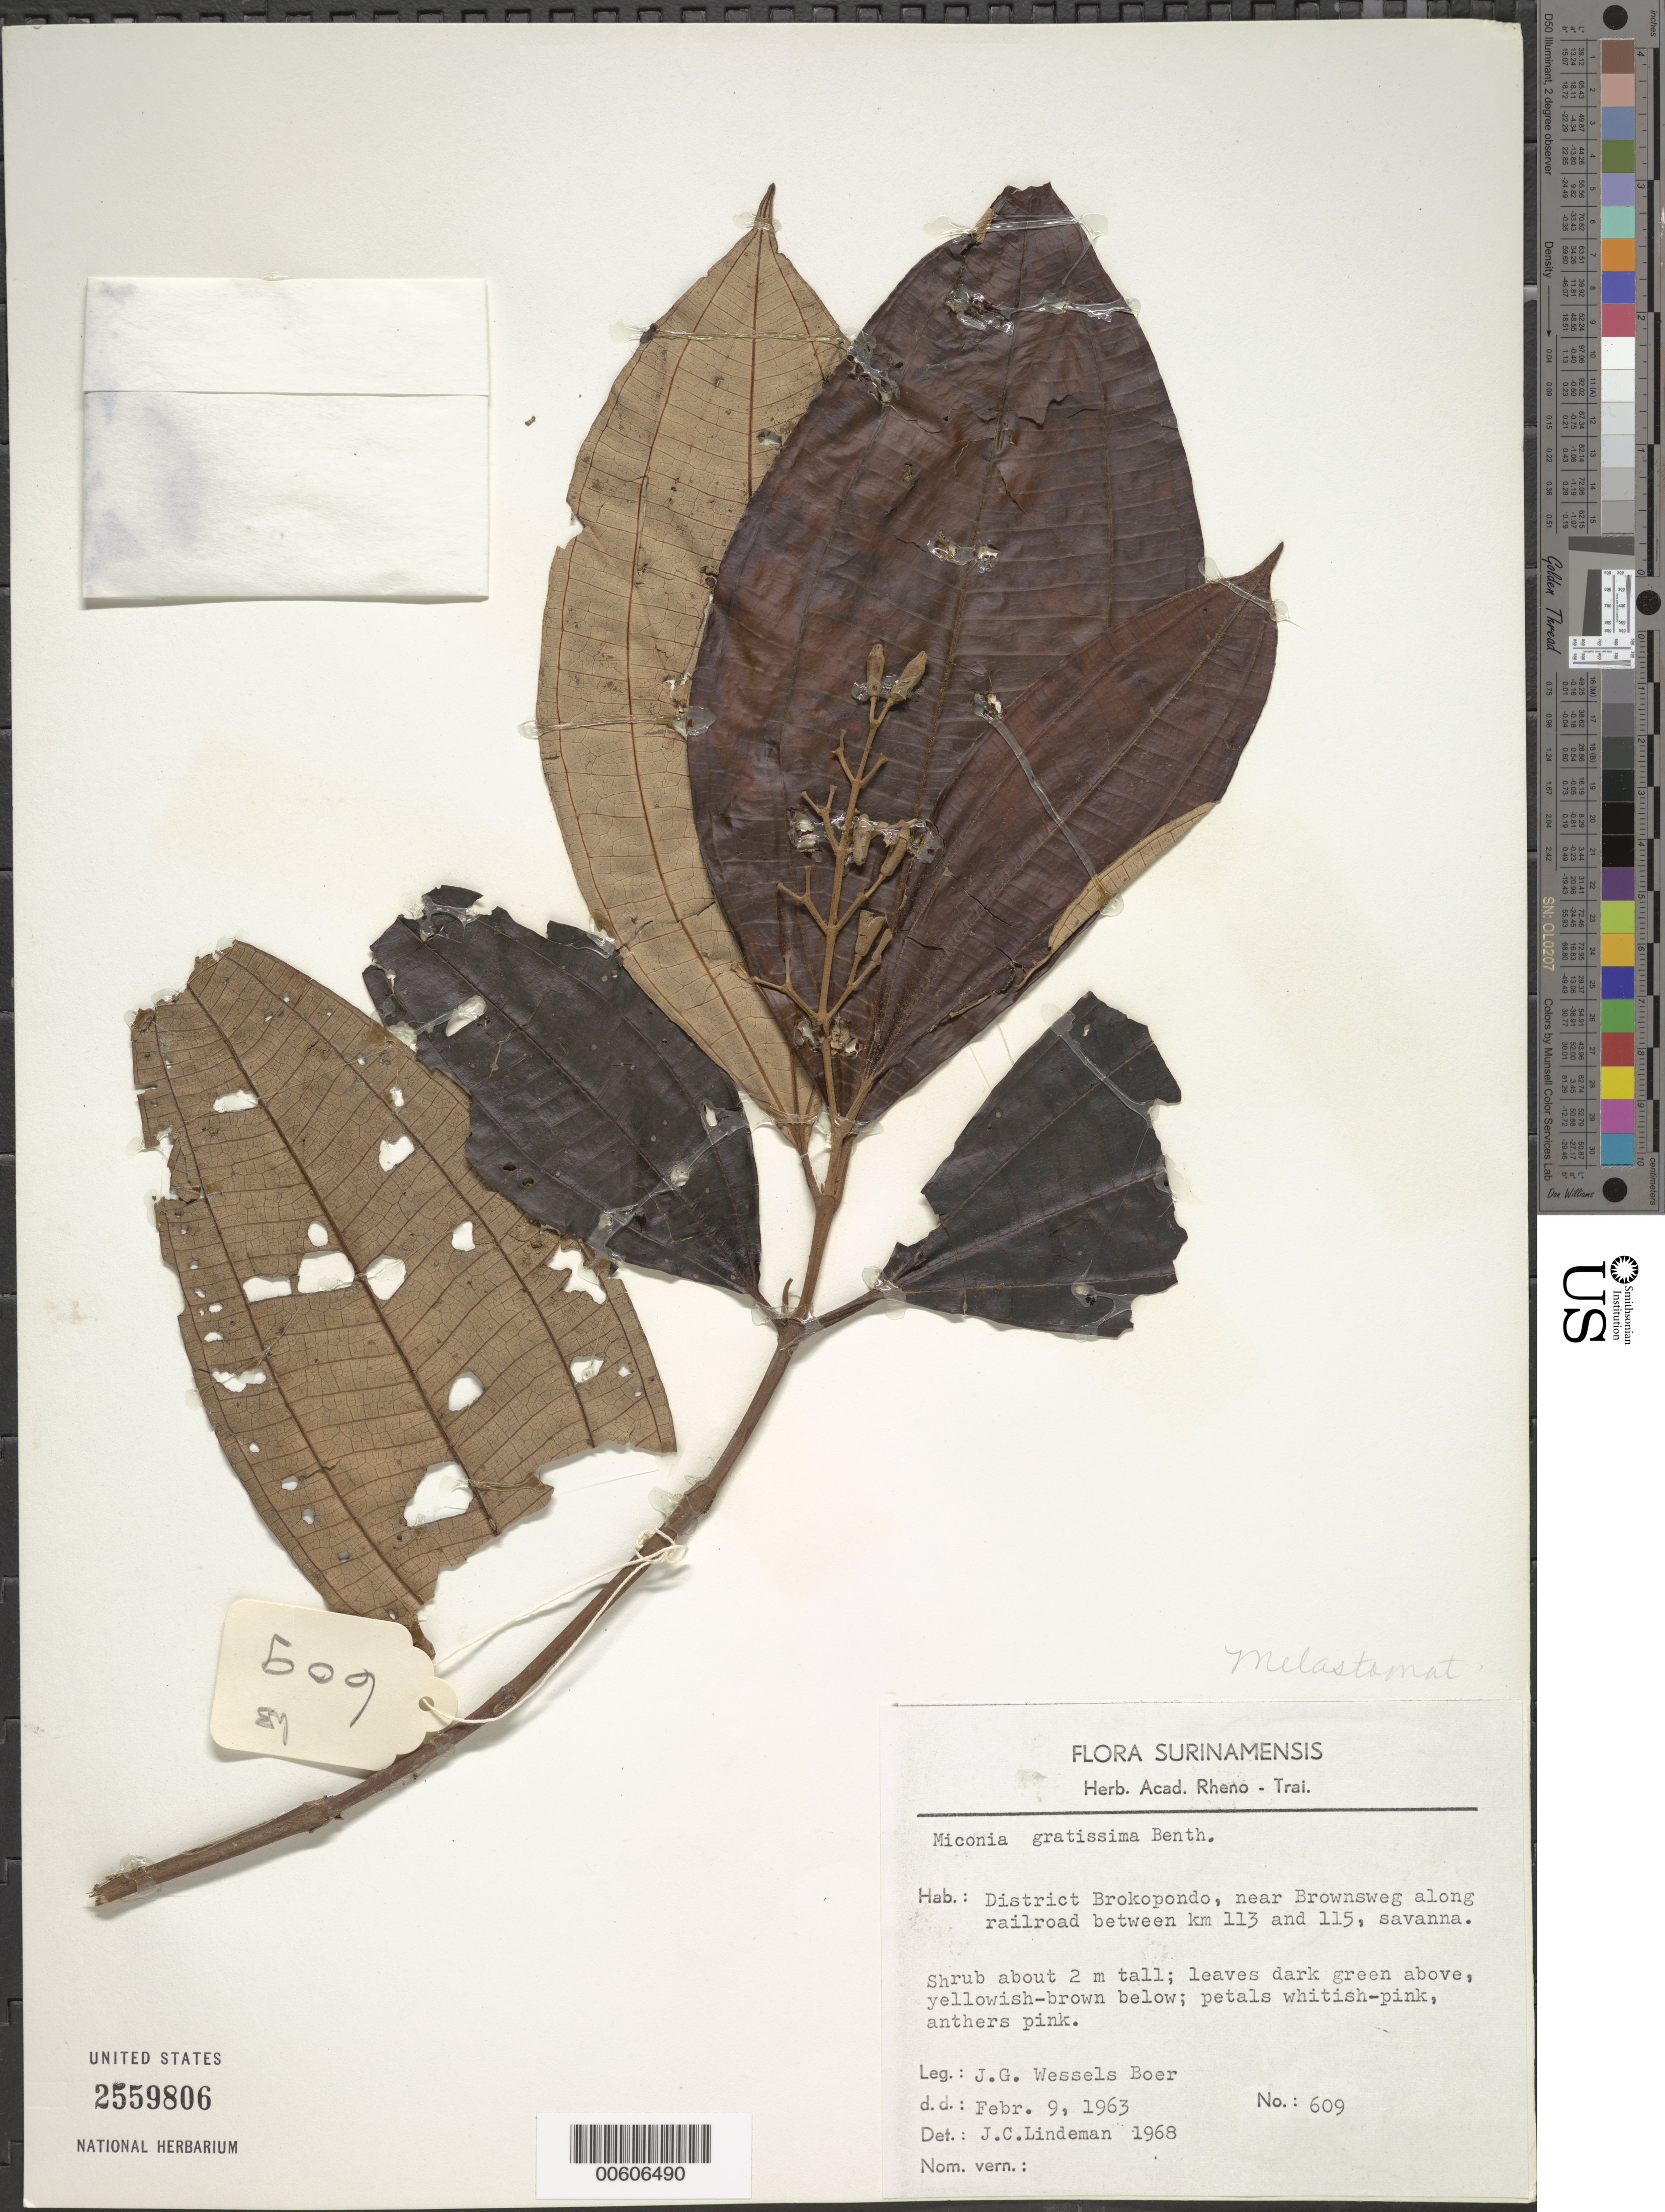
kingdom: Plantae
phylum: Tracheophyta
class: Magnoliopsida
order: Myrtales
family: Melastomataceae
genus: Miconia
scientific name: Miconia gratissima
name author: Benth. ex Triana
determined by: Lindeman, J. C.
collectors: J. G. Wessels Boer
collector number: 609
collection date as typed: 9-Feb-63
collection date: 1963-02-09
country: Suriname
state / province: Brokopondo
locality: Brownsweg, betw. km 113-115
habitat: Savanna, along railroad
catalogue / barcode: US 2559806